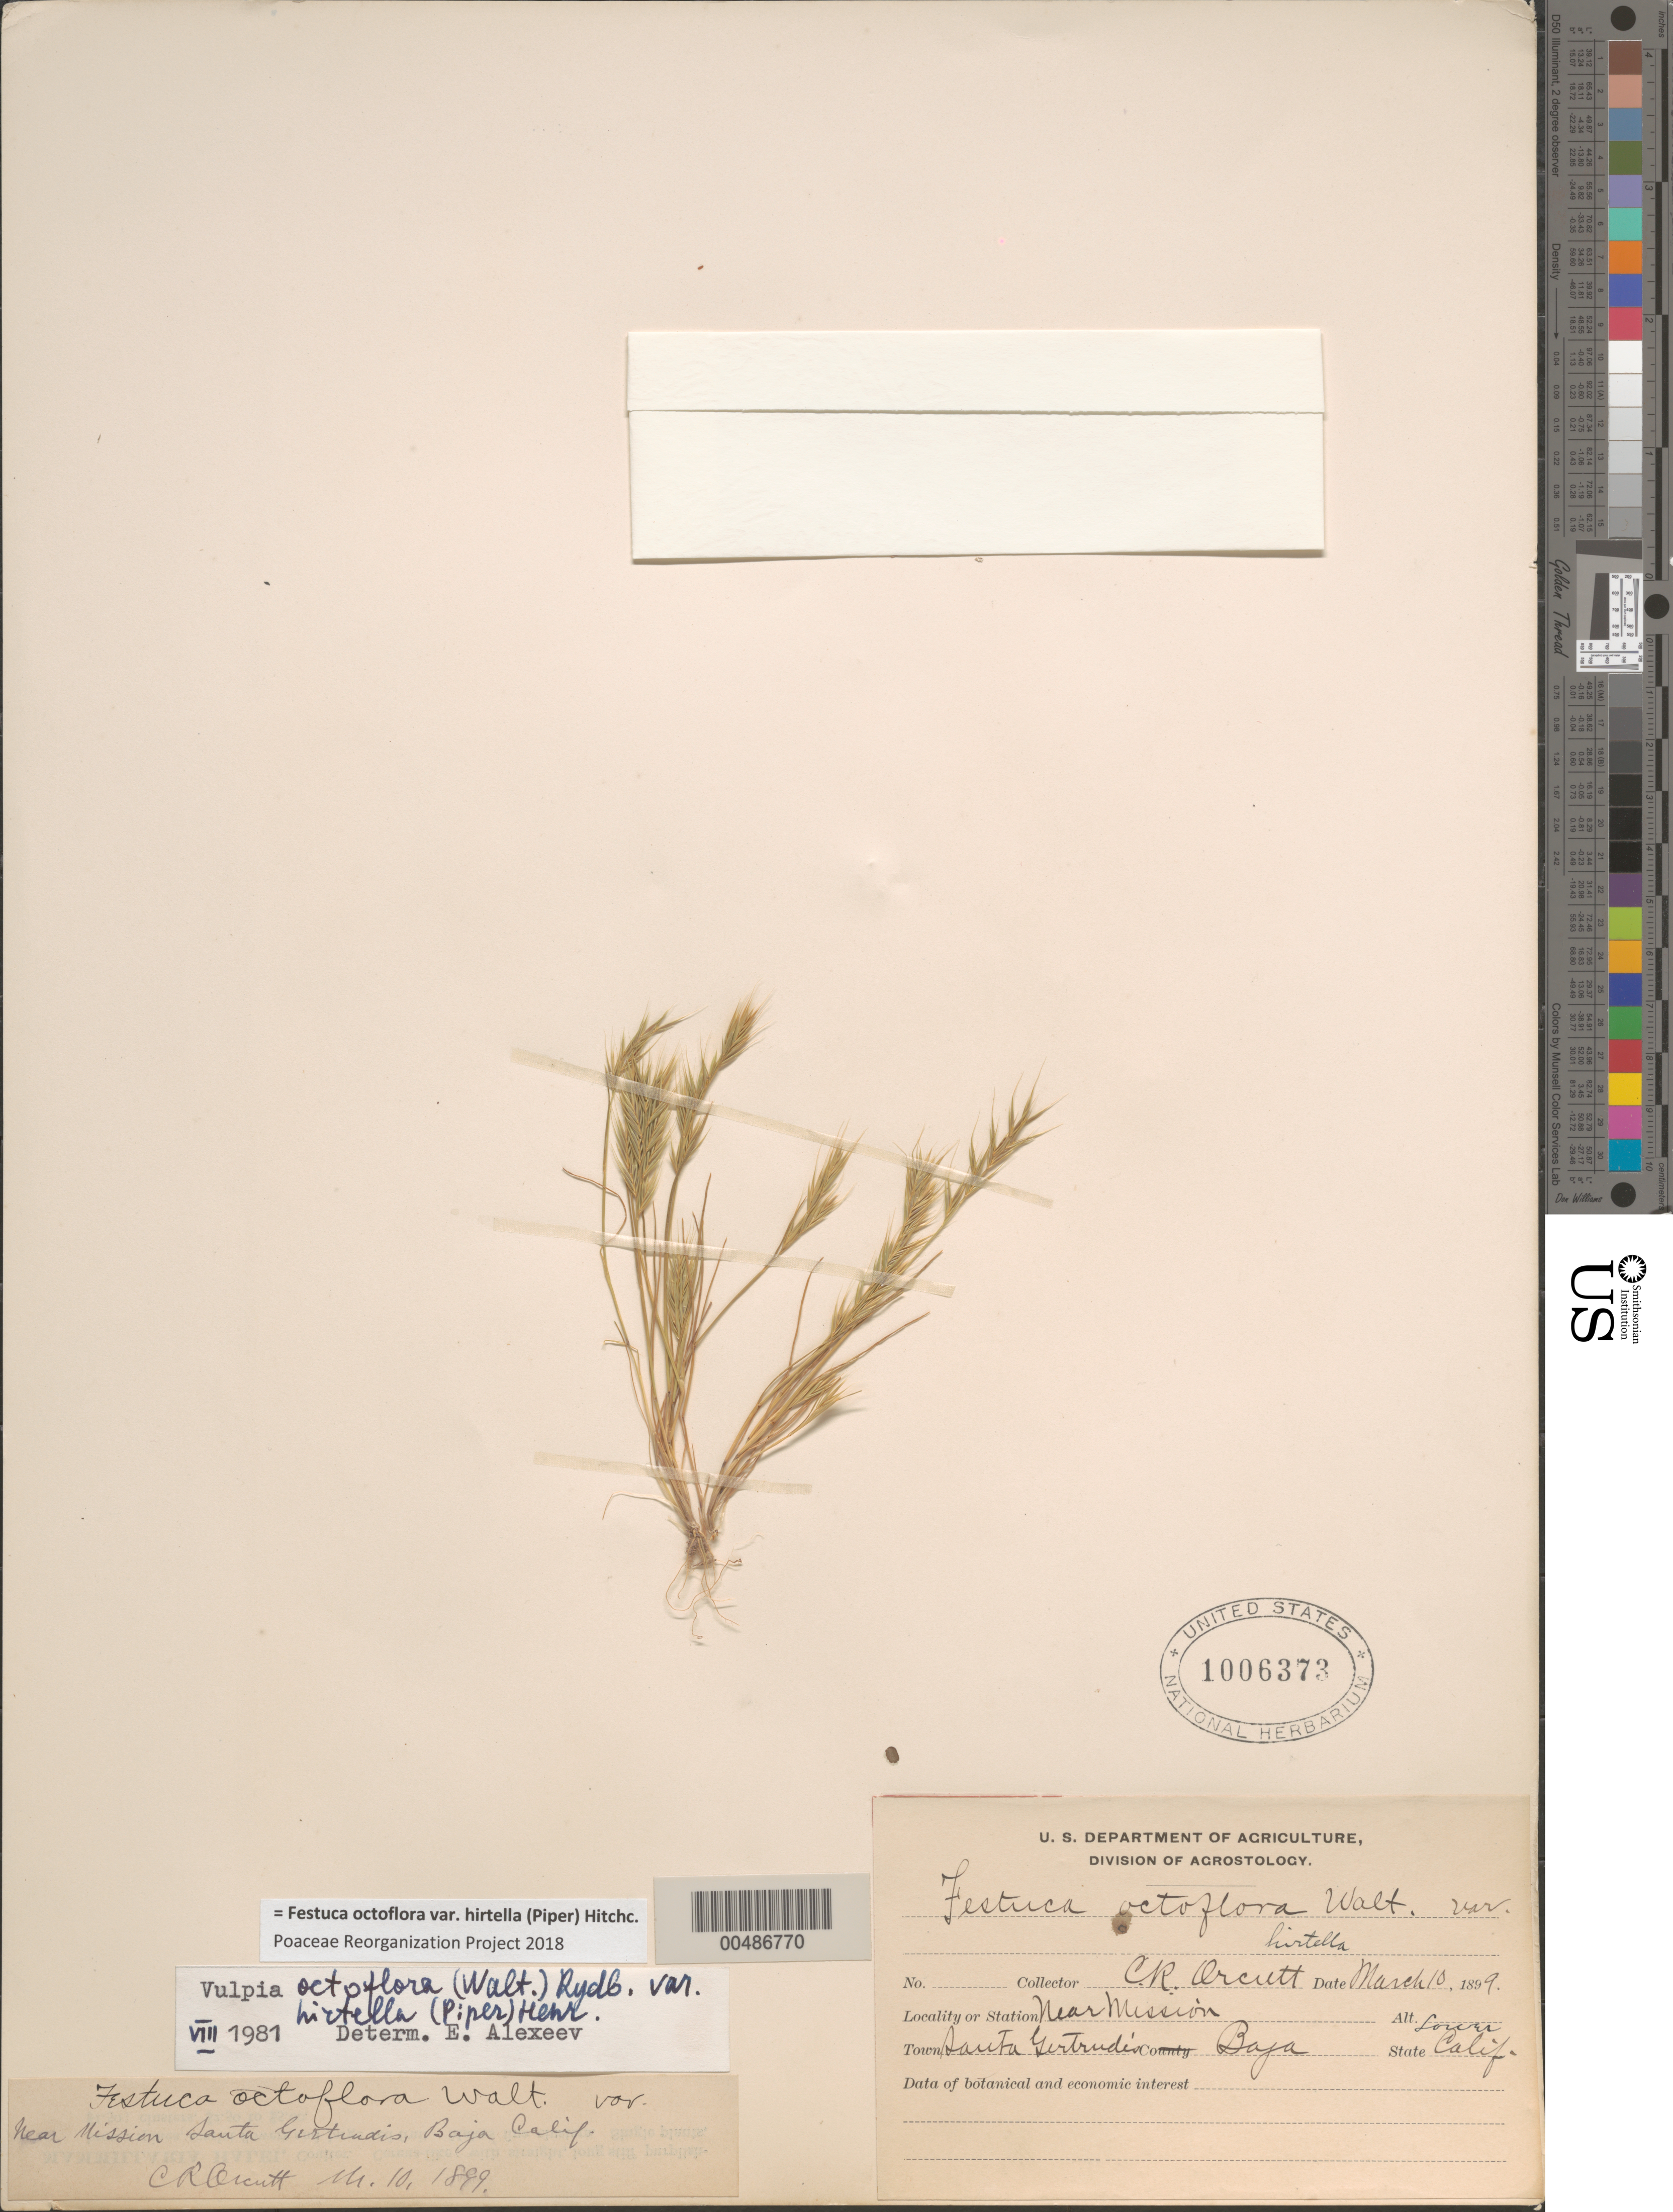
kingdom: Plantae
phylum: Tracheophyta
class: Liliopsida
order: Poales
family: Poaceae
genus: Festuca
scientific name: Festuca octoflora var. hirtella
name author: Piper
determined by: Poaceae Reorganization Project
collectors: C. R. Orcutt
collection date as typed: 10 Mar 1899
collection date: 1899-03-10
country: Mexico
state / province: Baja California Sur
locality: Near mission, Santa Gertrudis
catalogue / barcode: US 1006373